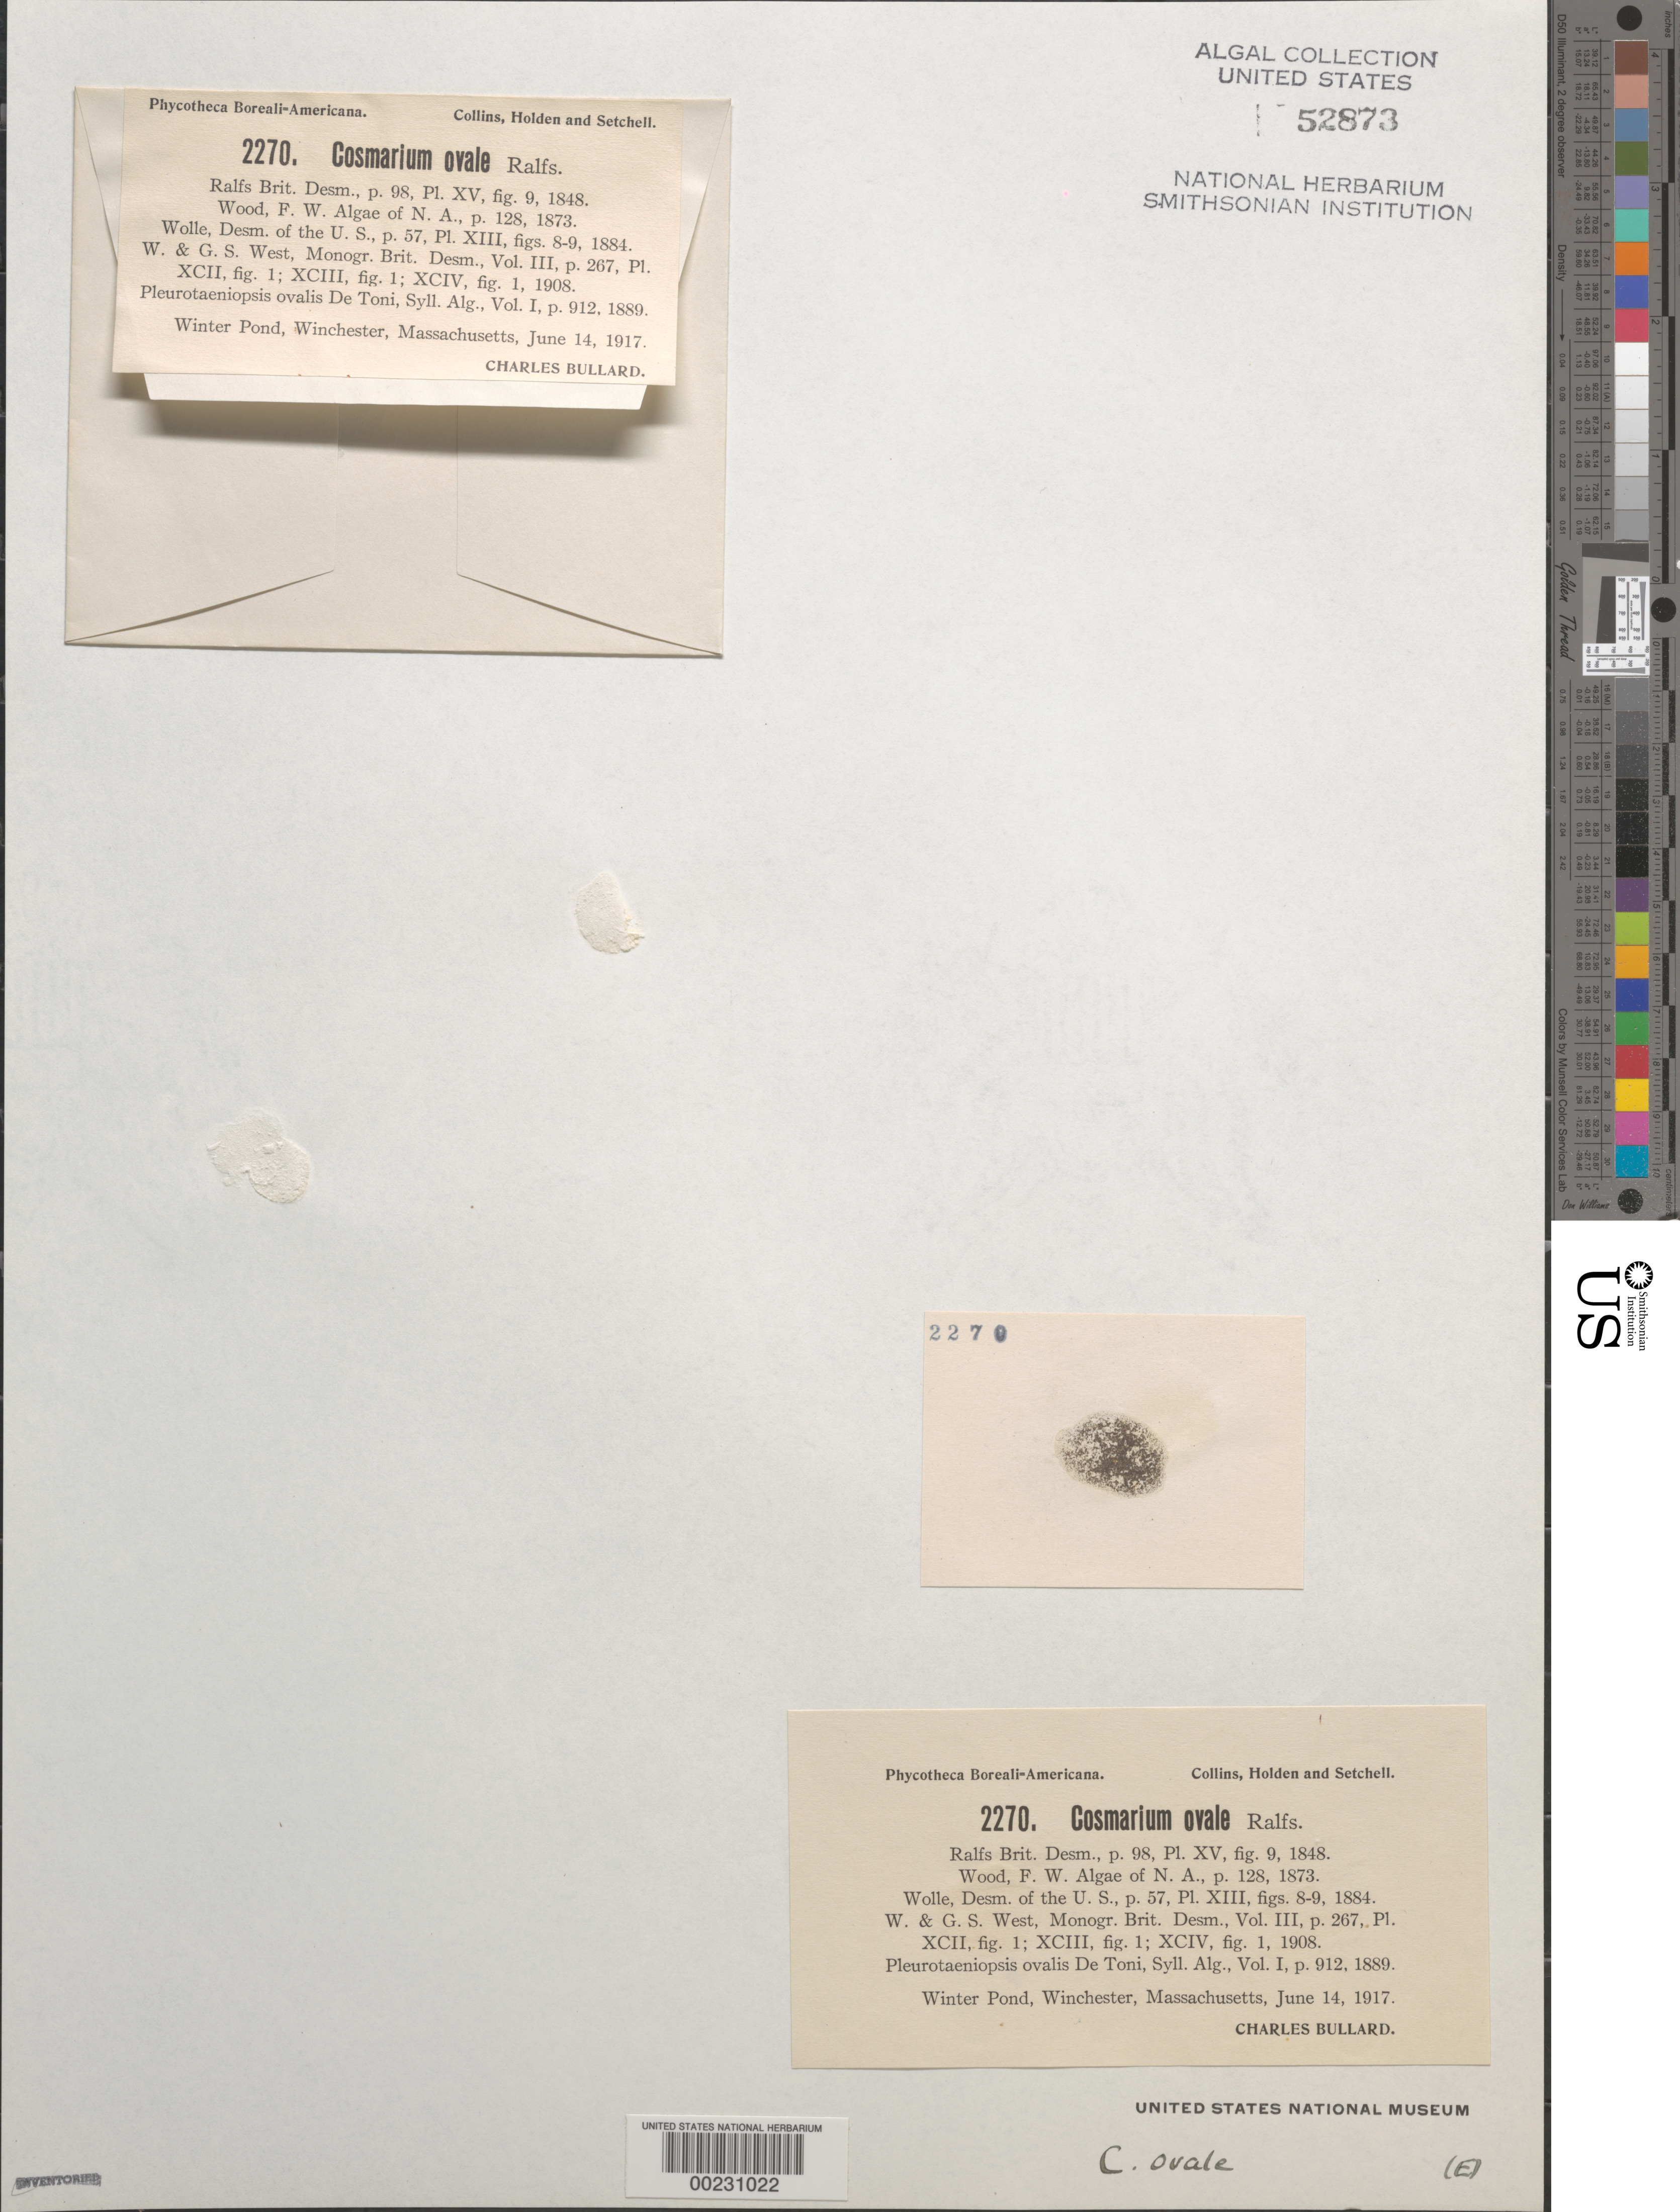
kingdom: Plantae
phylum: Charophyta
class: Zygnematophyceae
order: Zygnematales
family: Desmidiaceae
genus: Cosmarium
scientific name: Cosmarium ovale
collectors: C. Bullard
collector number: PB-A 2270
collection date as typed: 14 Jun 1917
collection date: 1917-06-14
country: United States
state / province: Massachusetts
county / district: Middlesex County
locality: Winchester, Winter Pond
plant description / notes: Collins, Holden & Setchell, Phycotheca Boreali-Americana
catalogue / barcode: US 52873